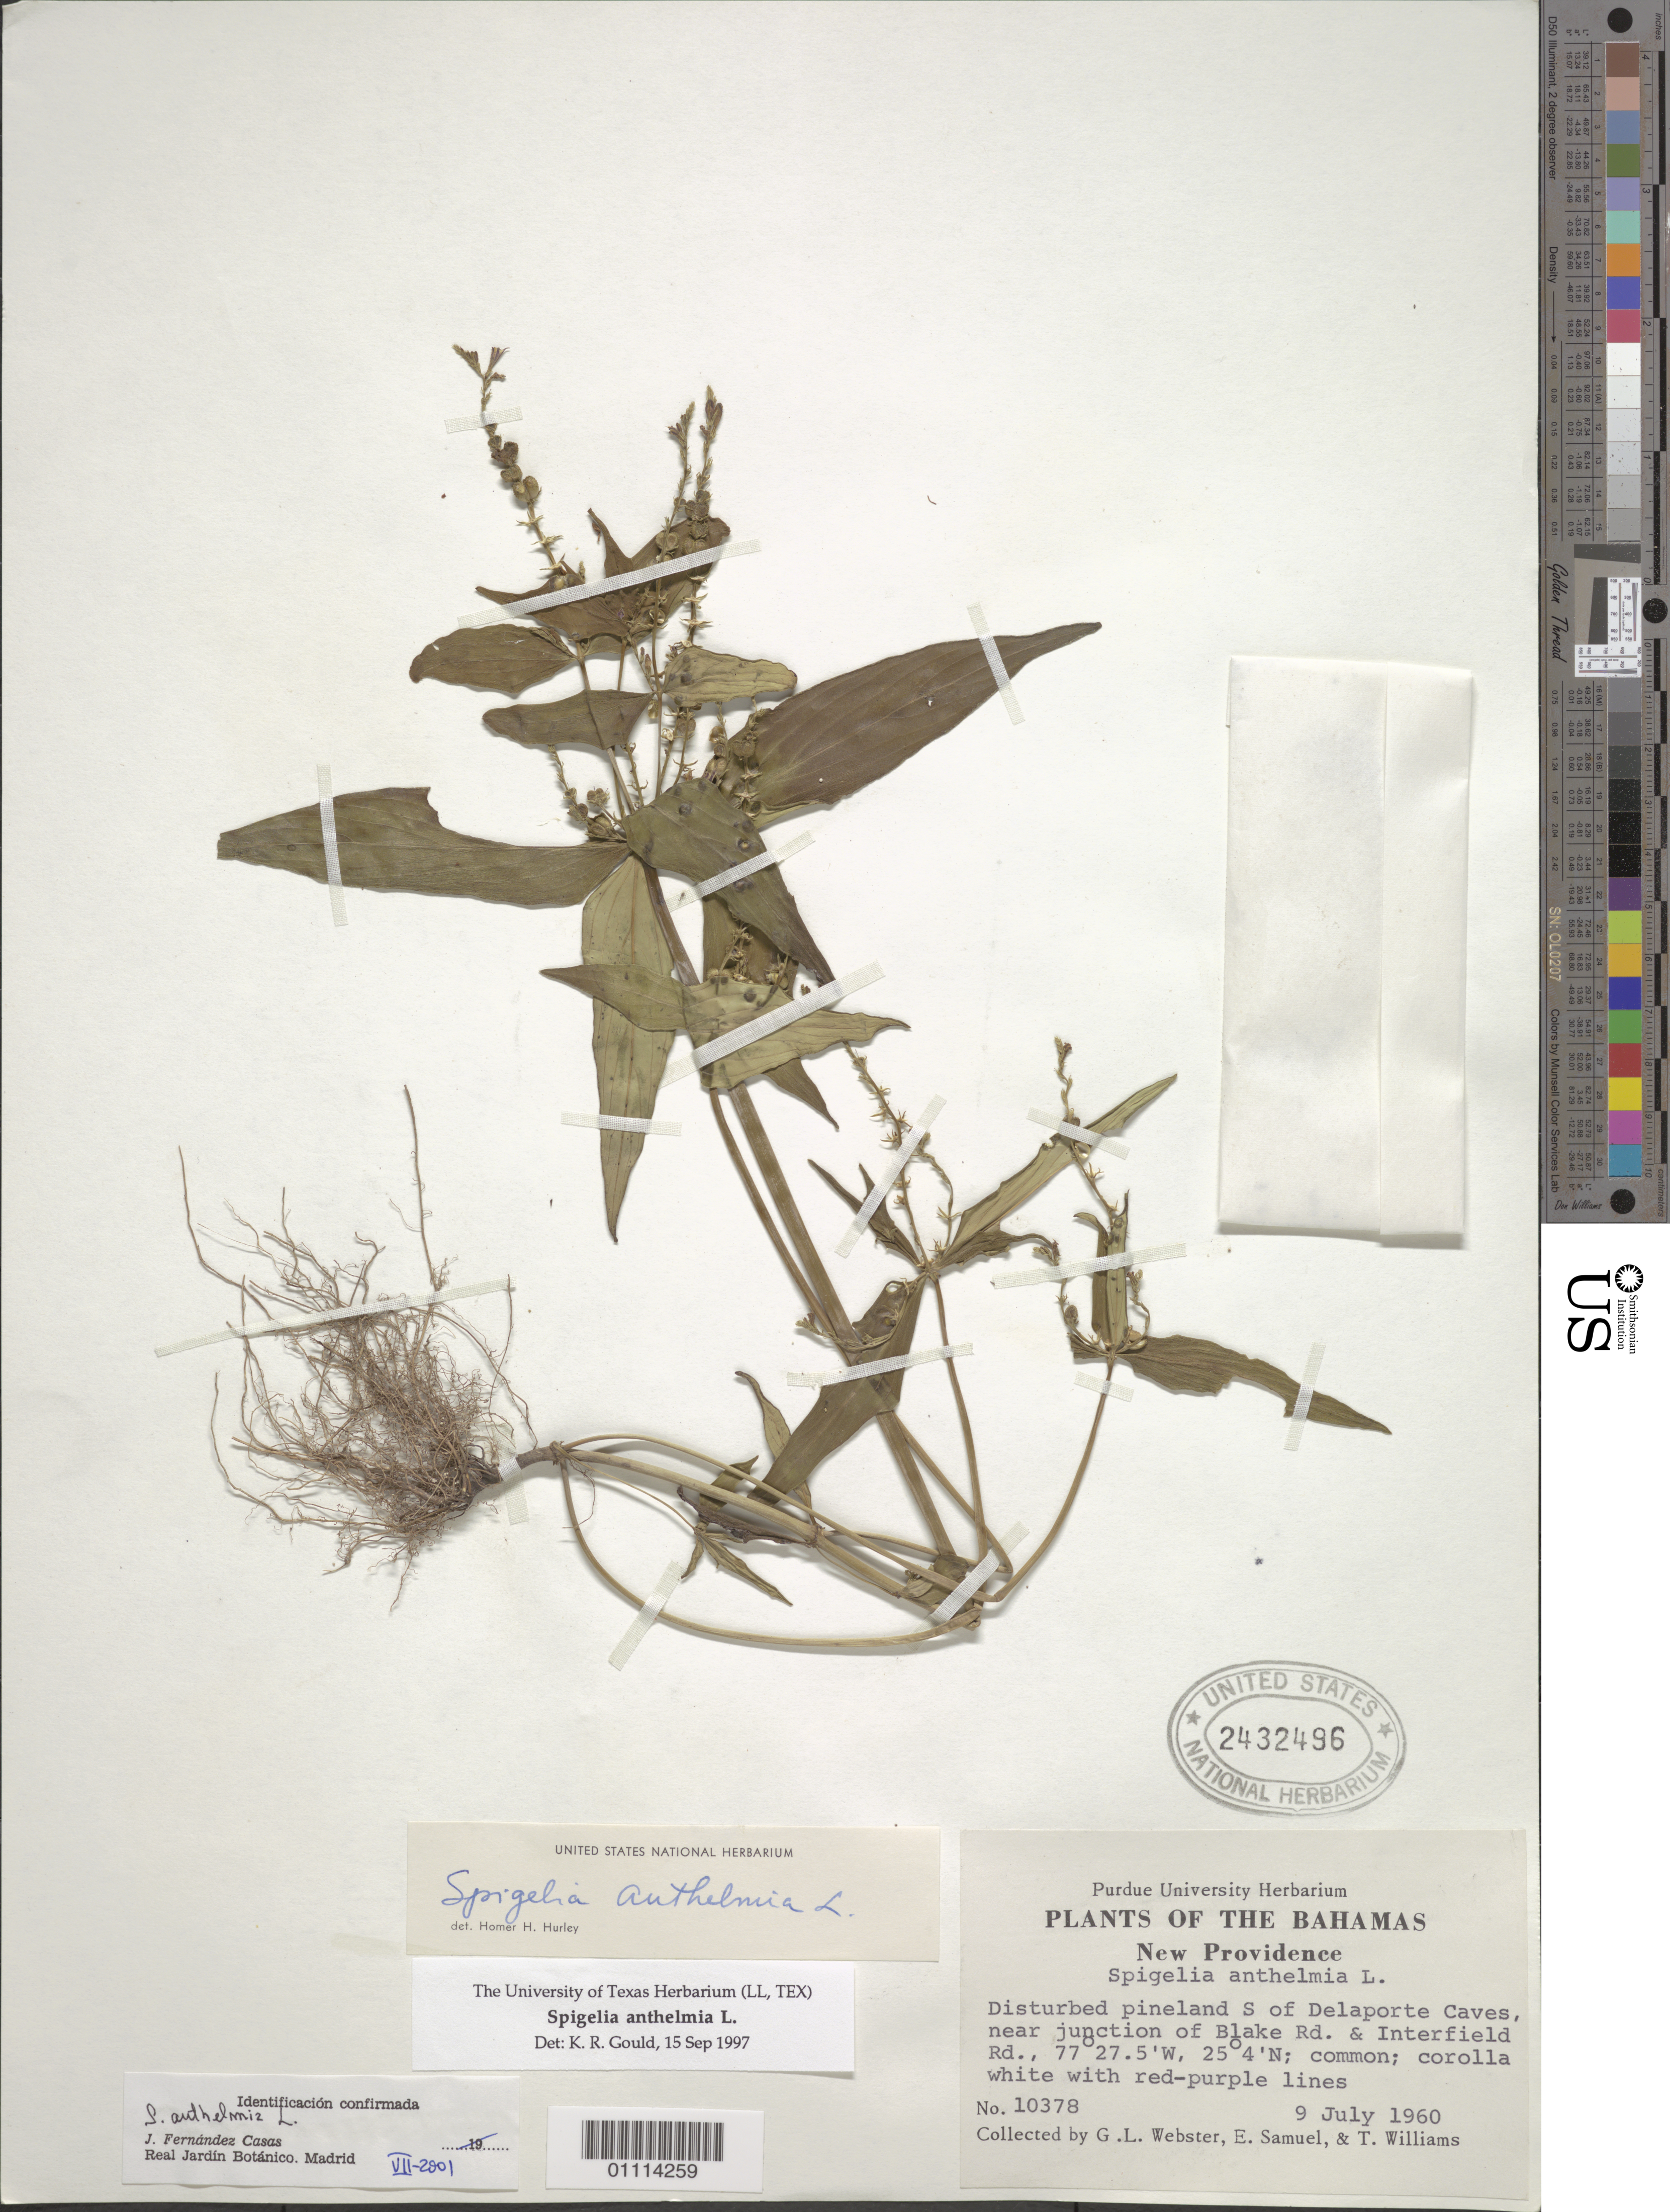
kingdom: Plantae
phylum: Tracheophyta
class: Magnoliopsida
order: Gentianales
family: Loganiaceae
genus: Spigelia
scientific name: Spigelia anthelmia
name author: L.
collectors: G. L. Webster, E. Samuel & T. Williams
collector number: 10378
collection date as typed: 09 Jul 1960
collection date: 1960-07-09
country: Bahamas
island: New Providence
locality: New Providence. Disturbed pineland S of Delaporte Caves, near junction of Blake Rd. & Interfield Rd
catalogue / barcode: US 2432496